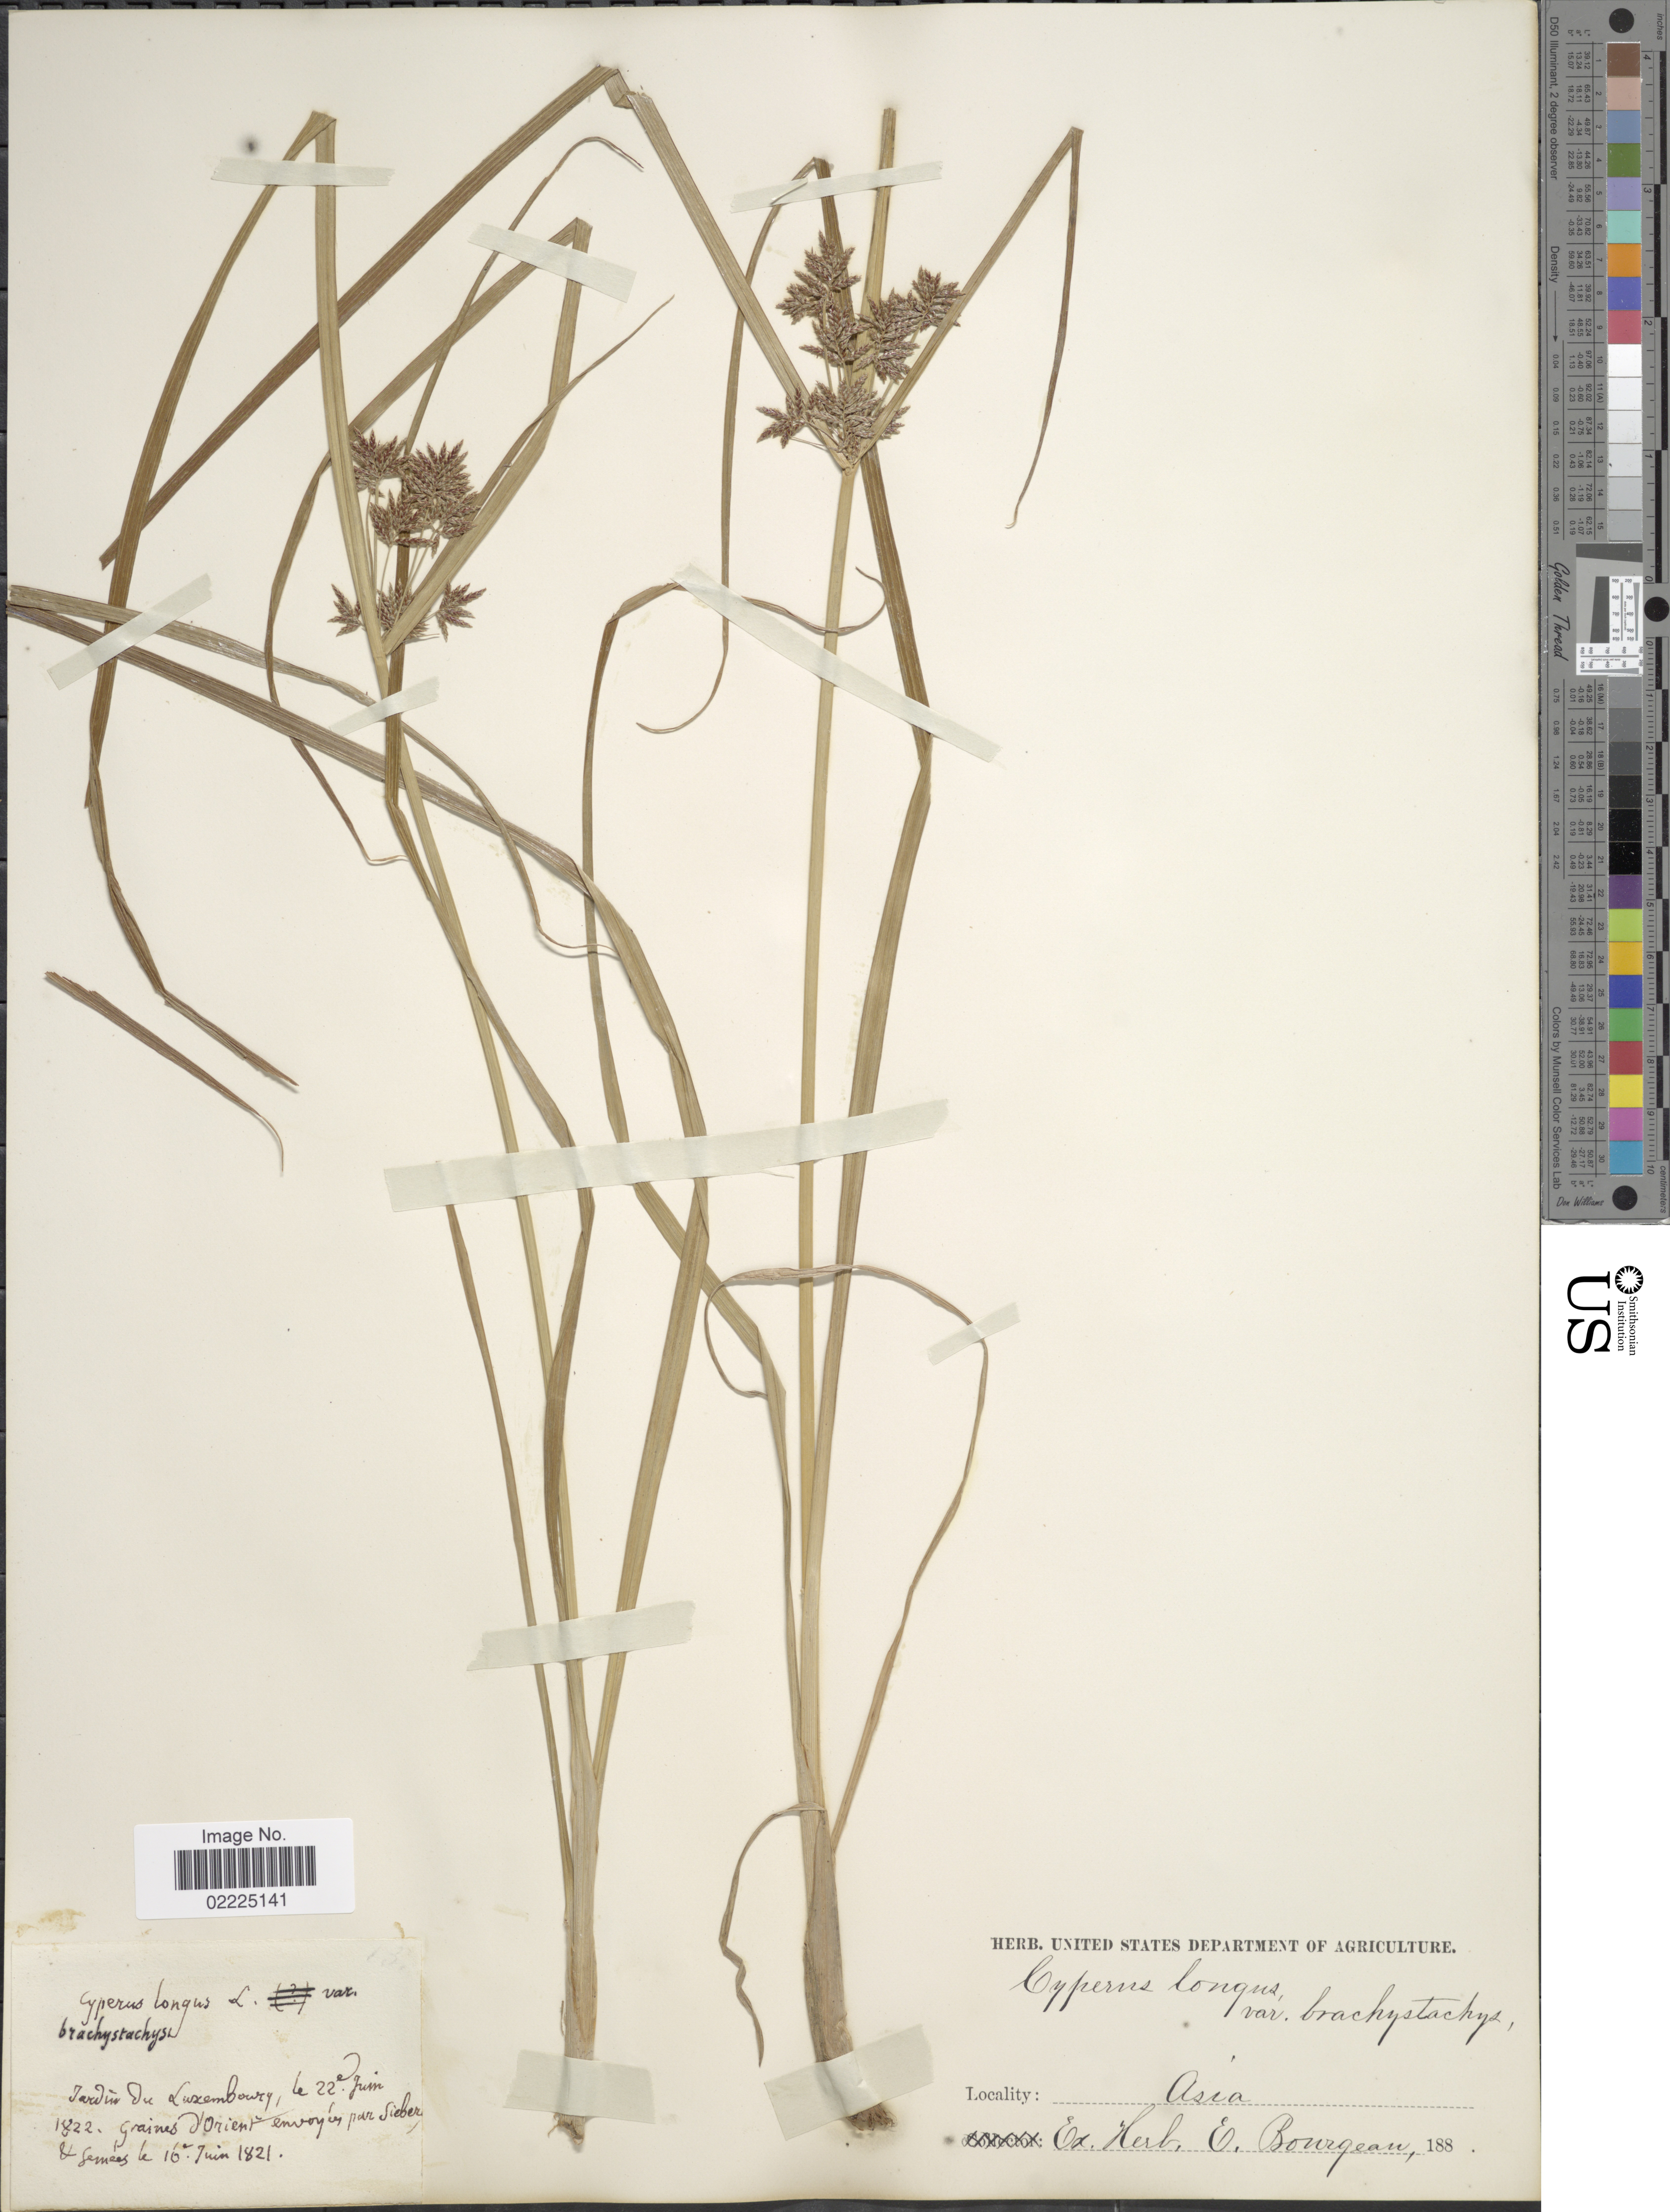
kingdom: Plantae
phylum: Tracheophyta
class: Liliopsida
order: Poales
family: Cyperaceae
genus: Cyperus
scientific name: Cyperus longus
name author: L.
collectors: Ex herb. E. Bourgeau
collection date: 1821-06-16/1822-06-22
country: France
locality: Jardin du Luxembourg, Graines d'Orient envoy'er par Sieber.